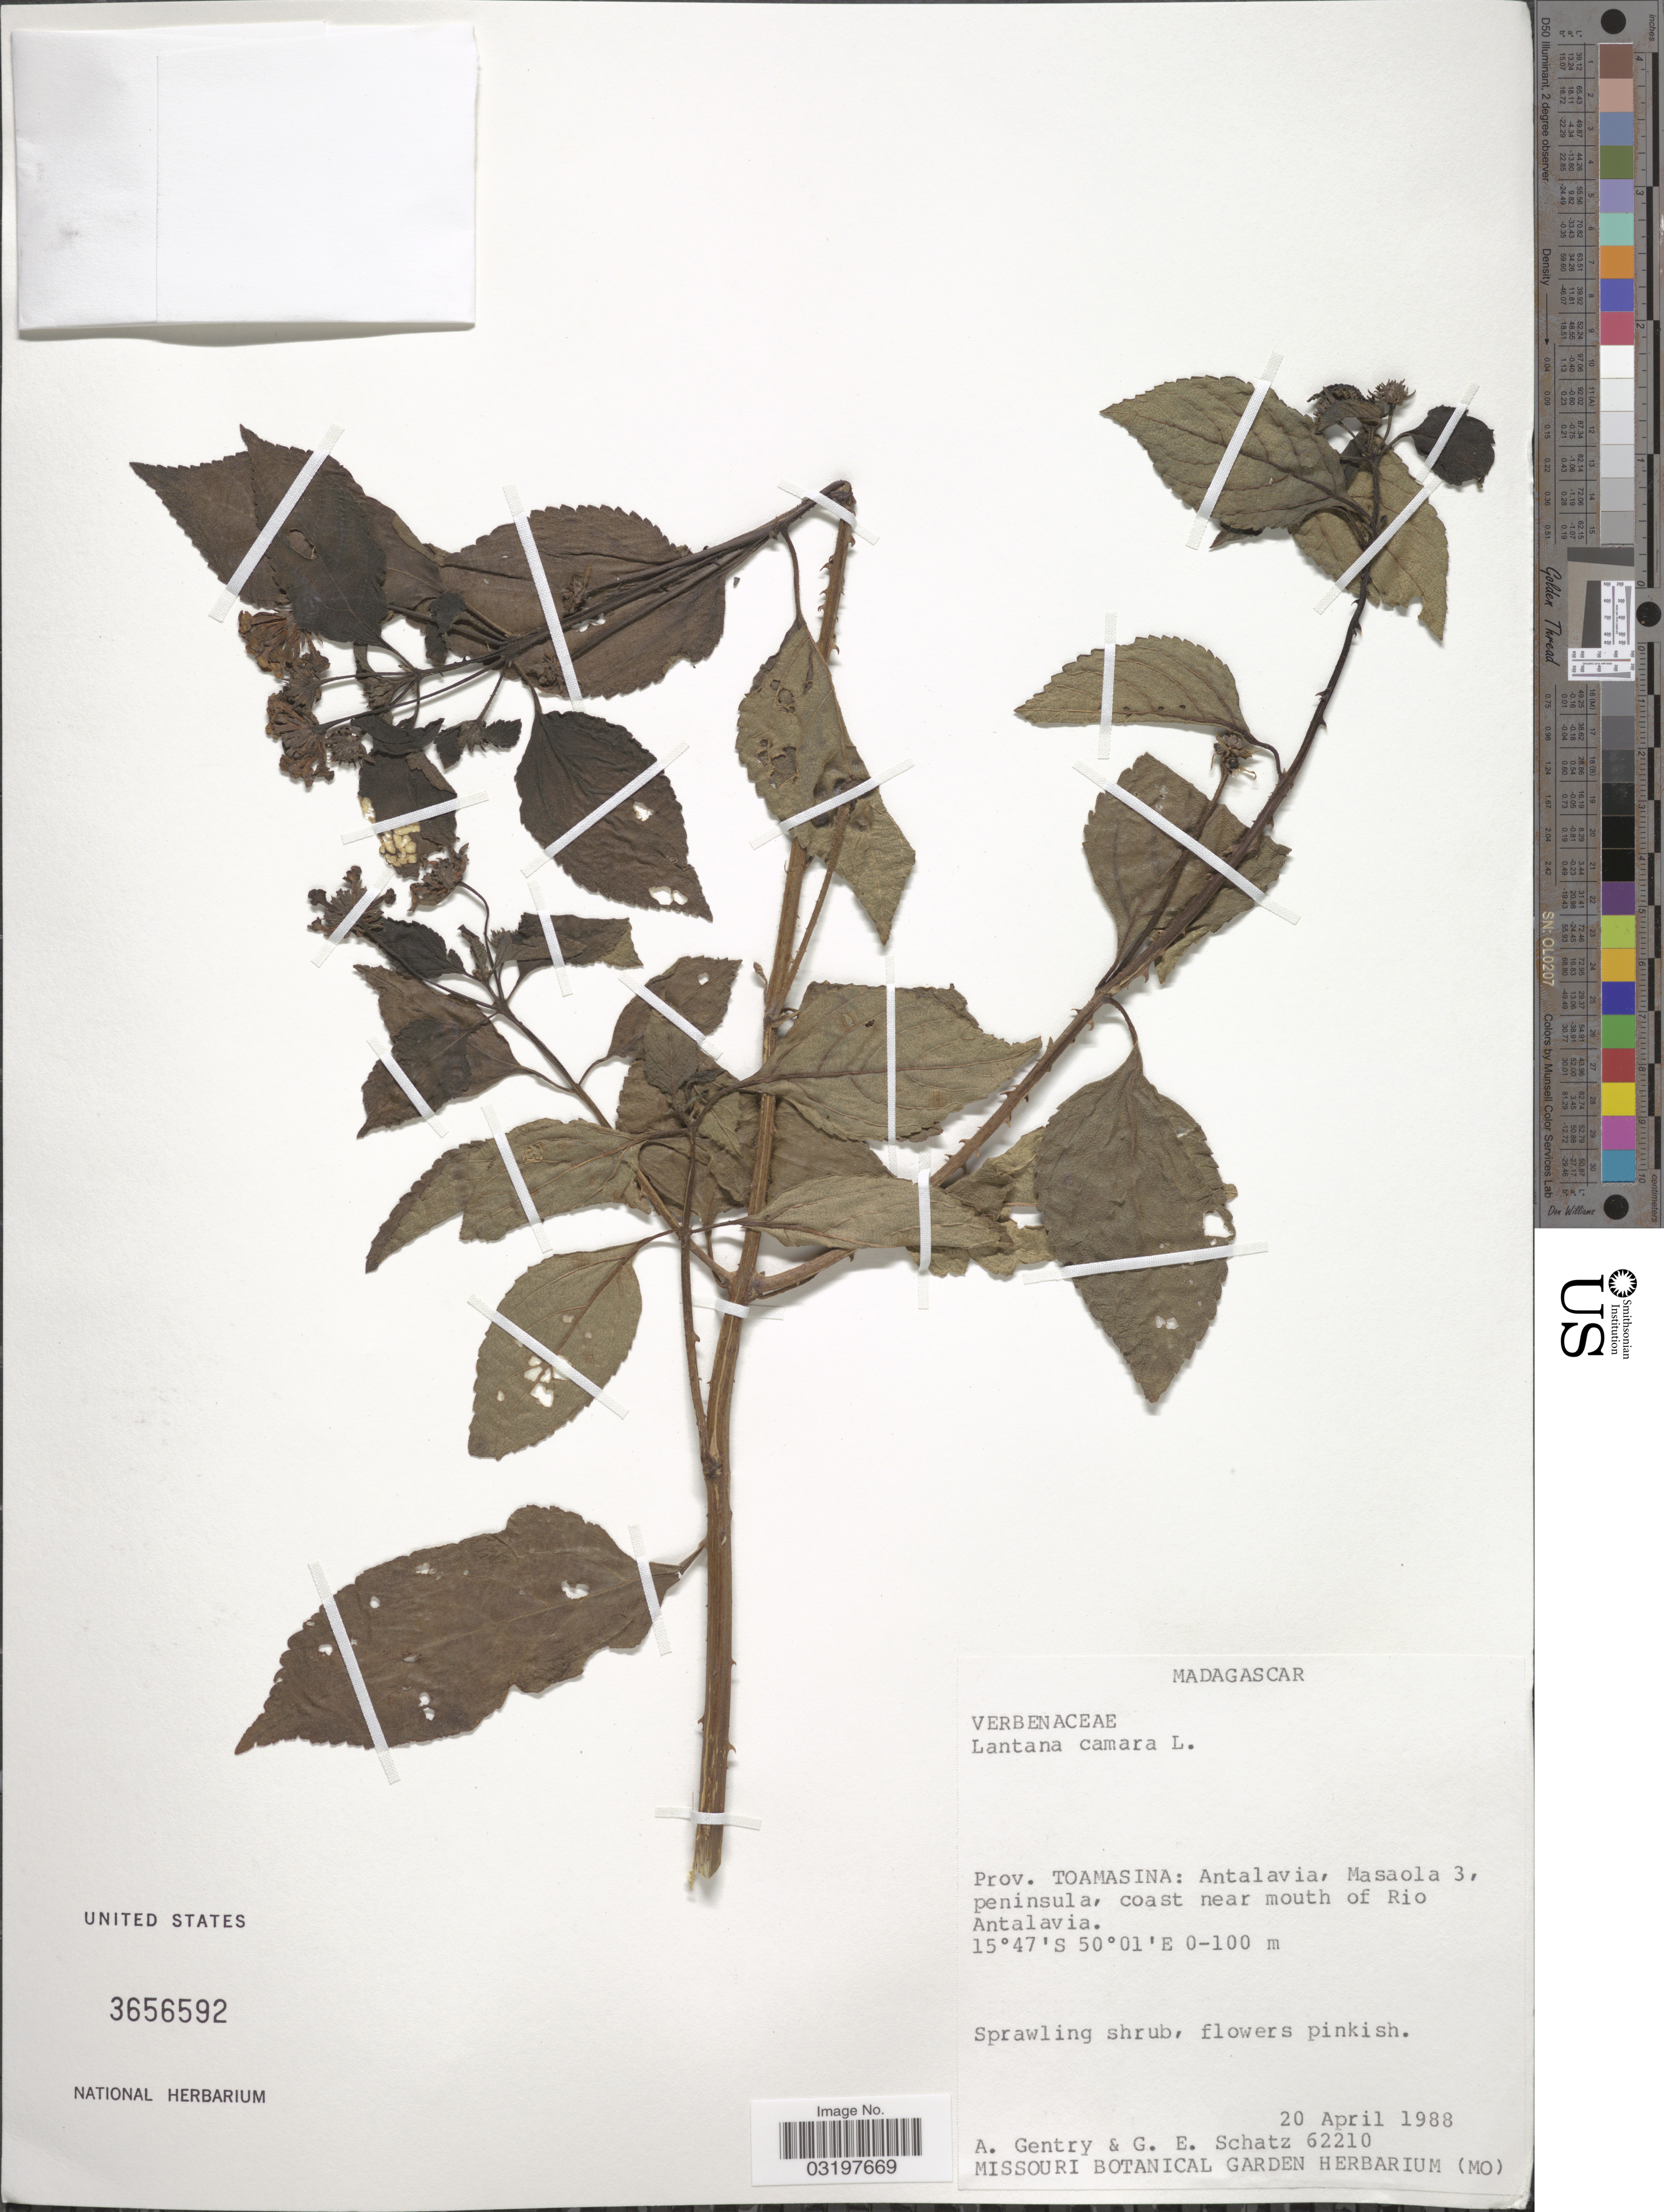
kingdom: Plantae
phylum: Tracheophyta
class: Magnoliopsida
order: Lamiales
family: Verbenaceae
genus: Lantana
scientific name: Lantana camara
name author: L.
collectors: A. H. Gentry & G. Schatz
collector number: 62210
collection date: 1988-04-20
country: Madagascar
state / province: Analanjirofo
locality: Antalavia, Masaola 3, peninsula, coast near mouth of Rio Antalavia.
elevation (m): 0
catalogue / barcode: US 3656592